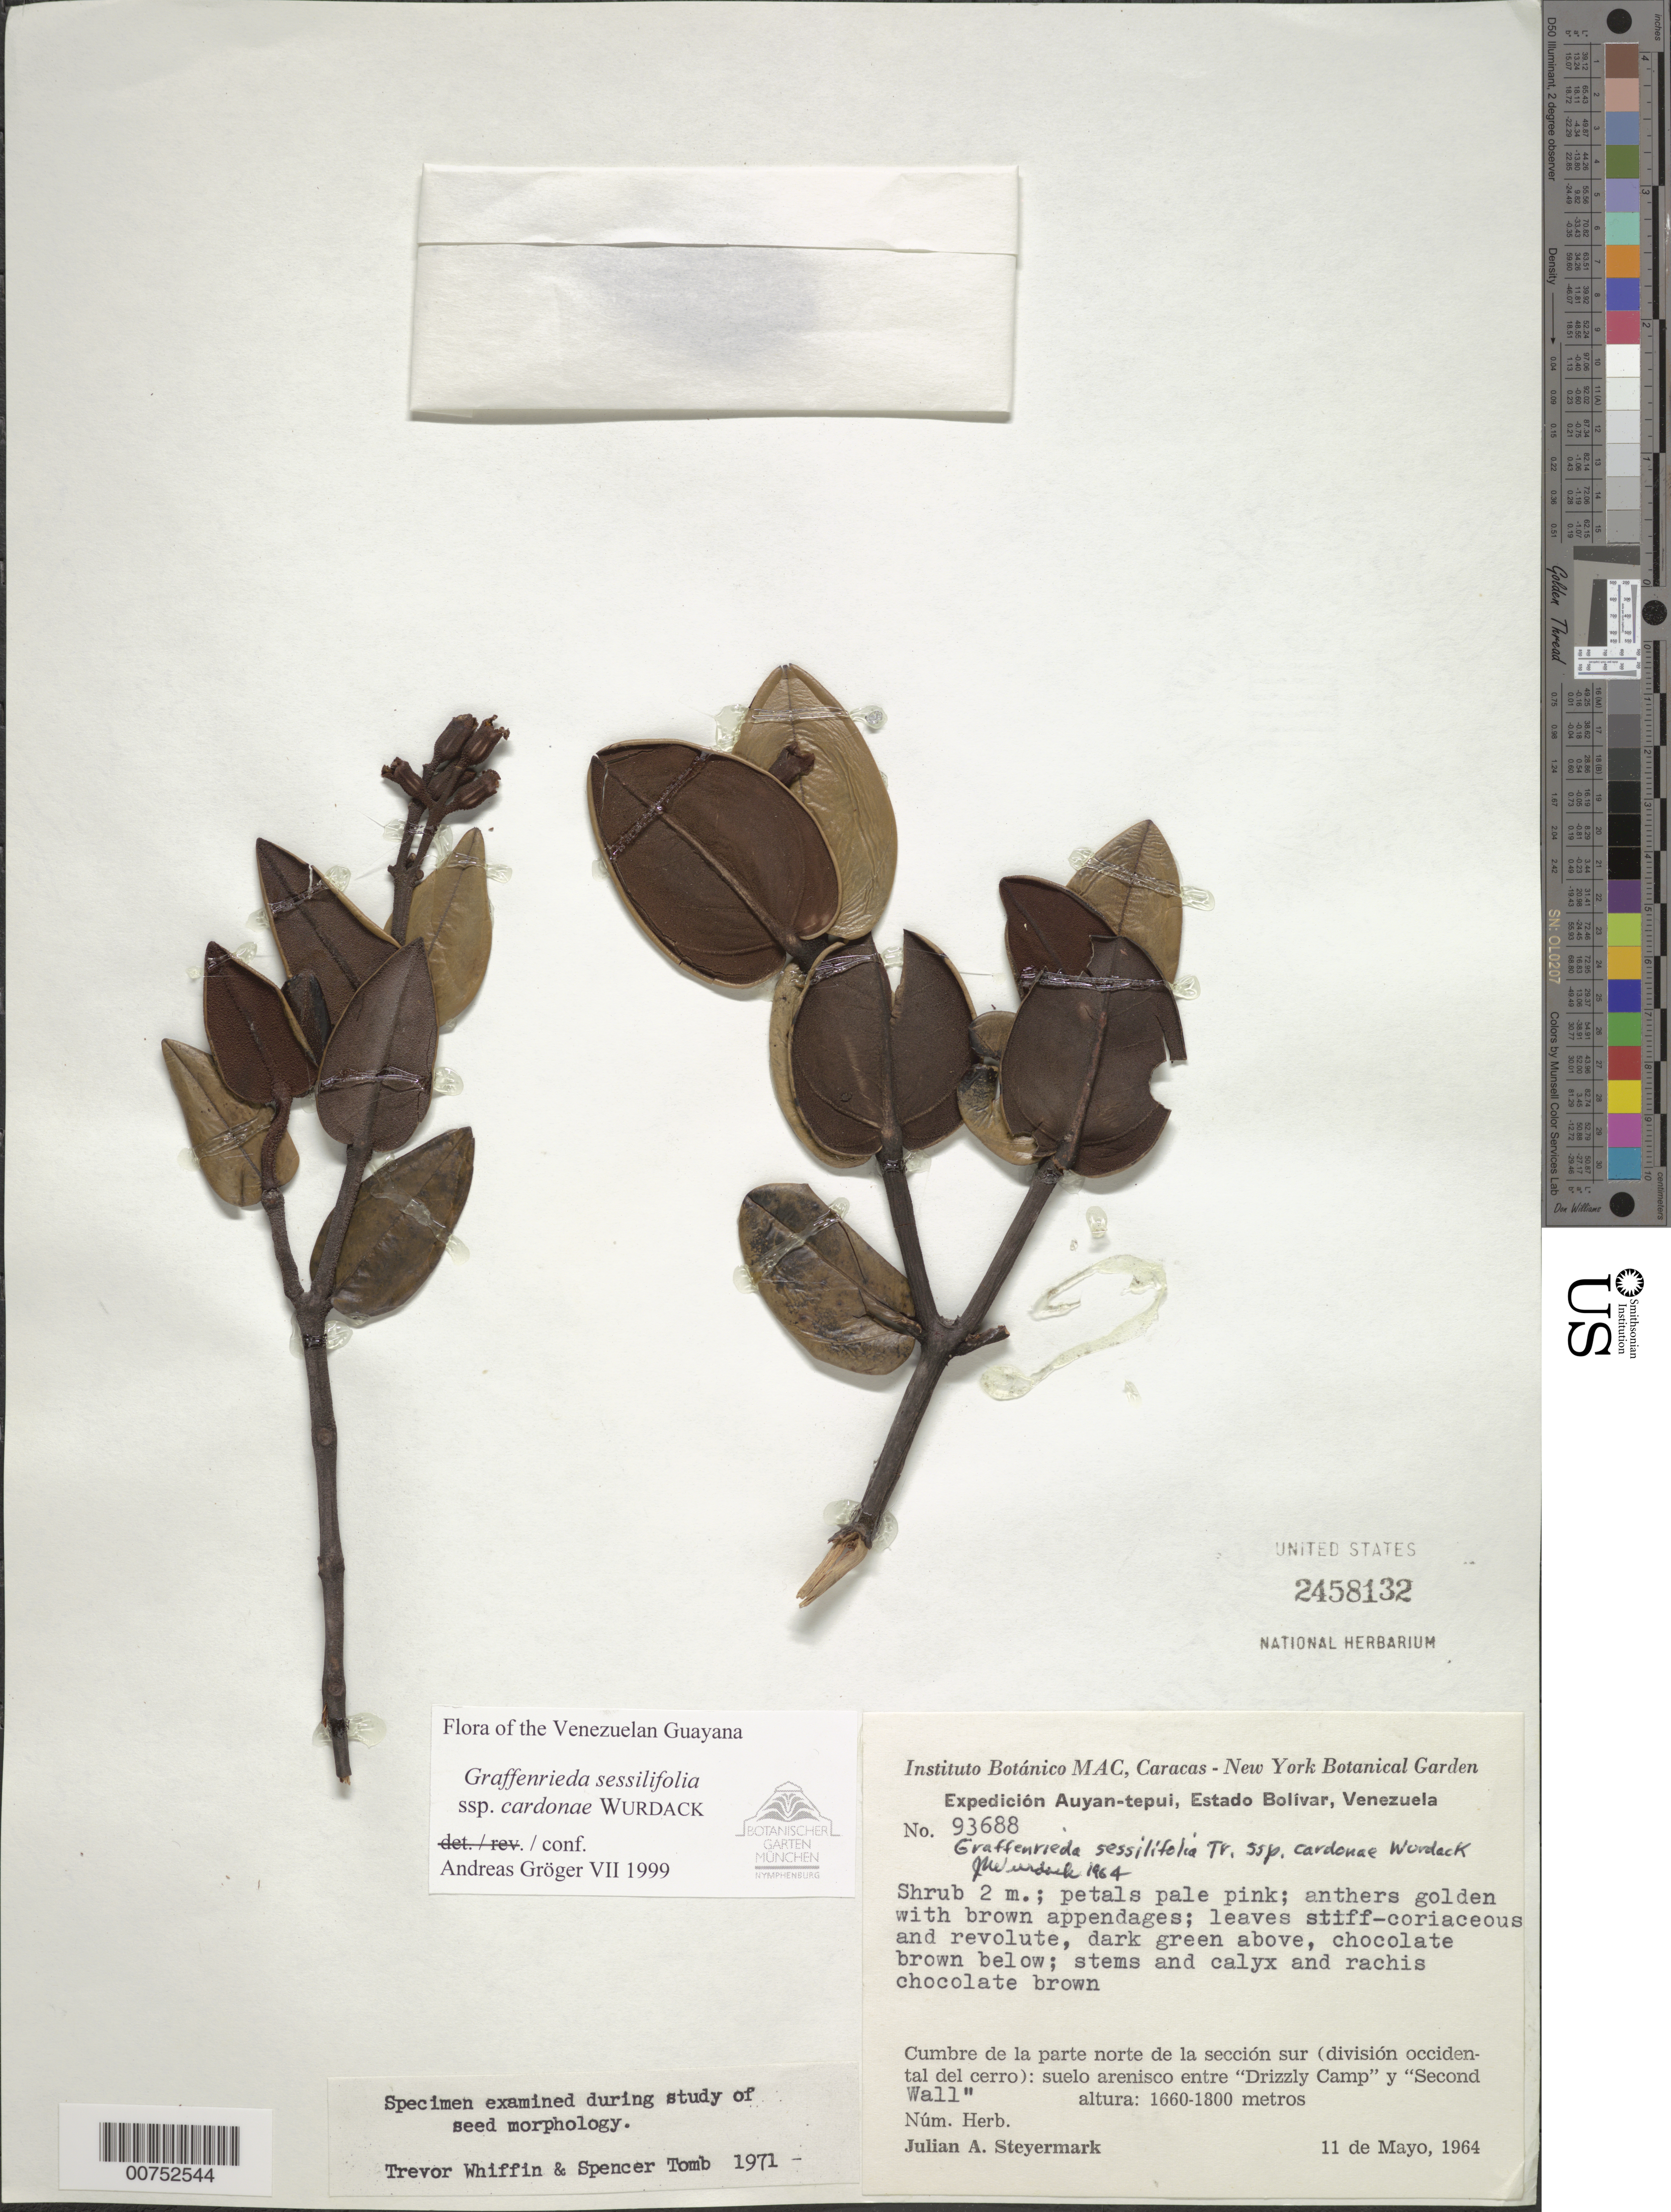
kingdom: Plantae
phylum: Tracheophyta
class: Magnoliopsida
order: Myrtales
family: Melastomataceae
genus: Graffenrieda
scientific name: Graffenrieda sessilifolia subsp. cardonae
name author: Wurdack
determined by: Gröger, A.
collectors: J. Steyermark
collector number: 93688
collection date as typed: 11-May-64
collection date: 1964-05-11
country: Venezuela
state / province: Bolívar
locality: Auyan-tepuí, cumbre de la parte norte de la sección sur (div. occidental del cerro): entre "Drizzly Camp" y "Second Wall"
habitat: Sandstone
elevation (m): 1660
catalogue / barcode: US 2458132